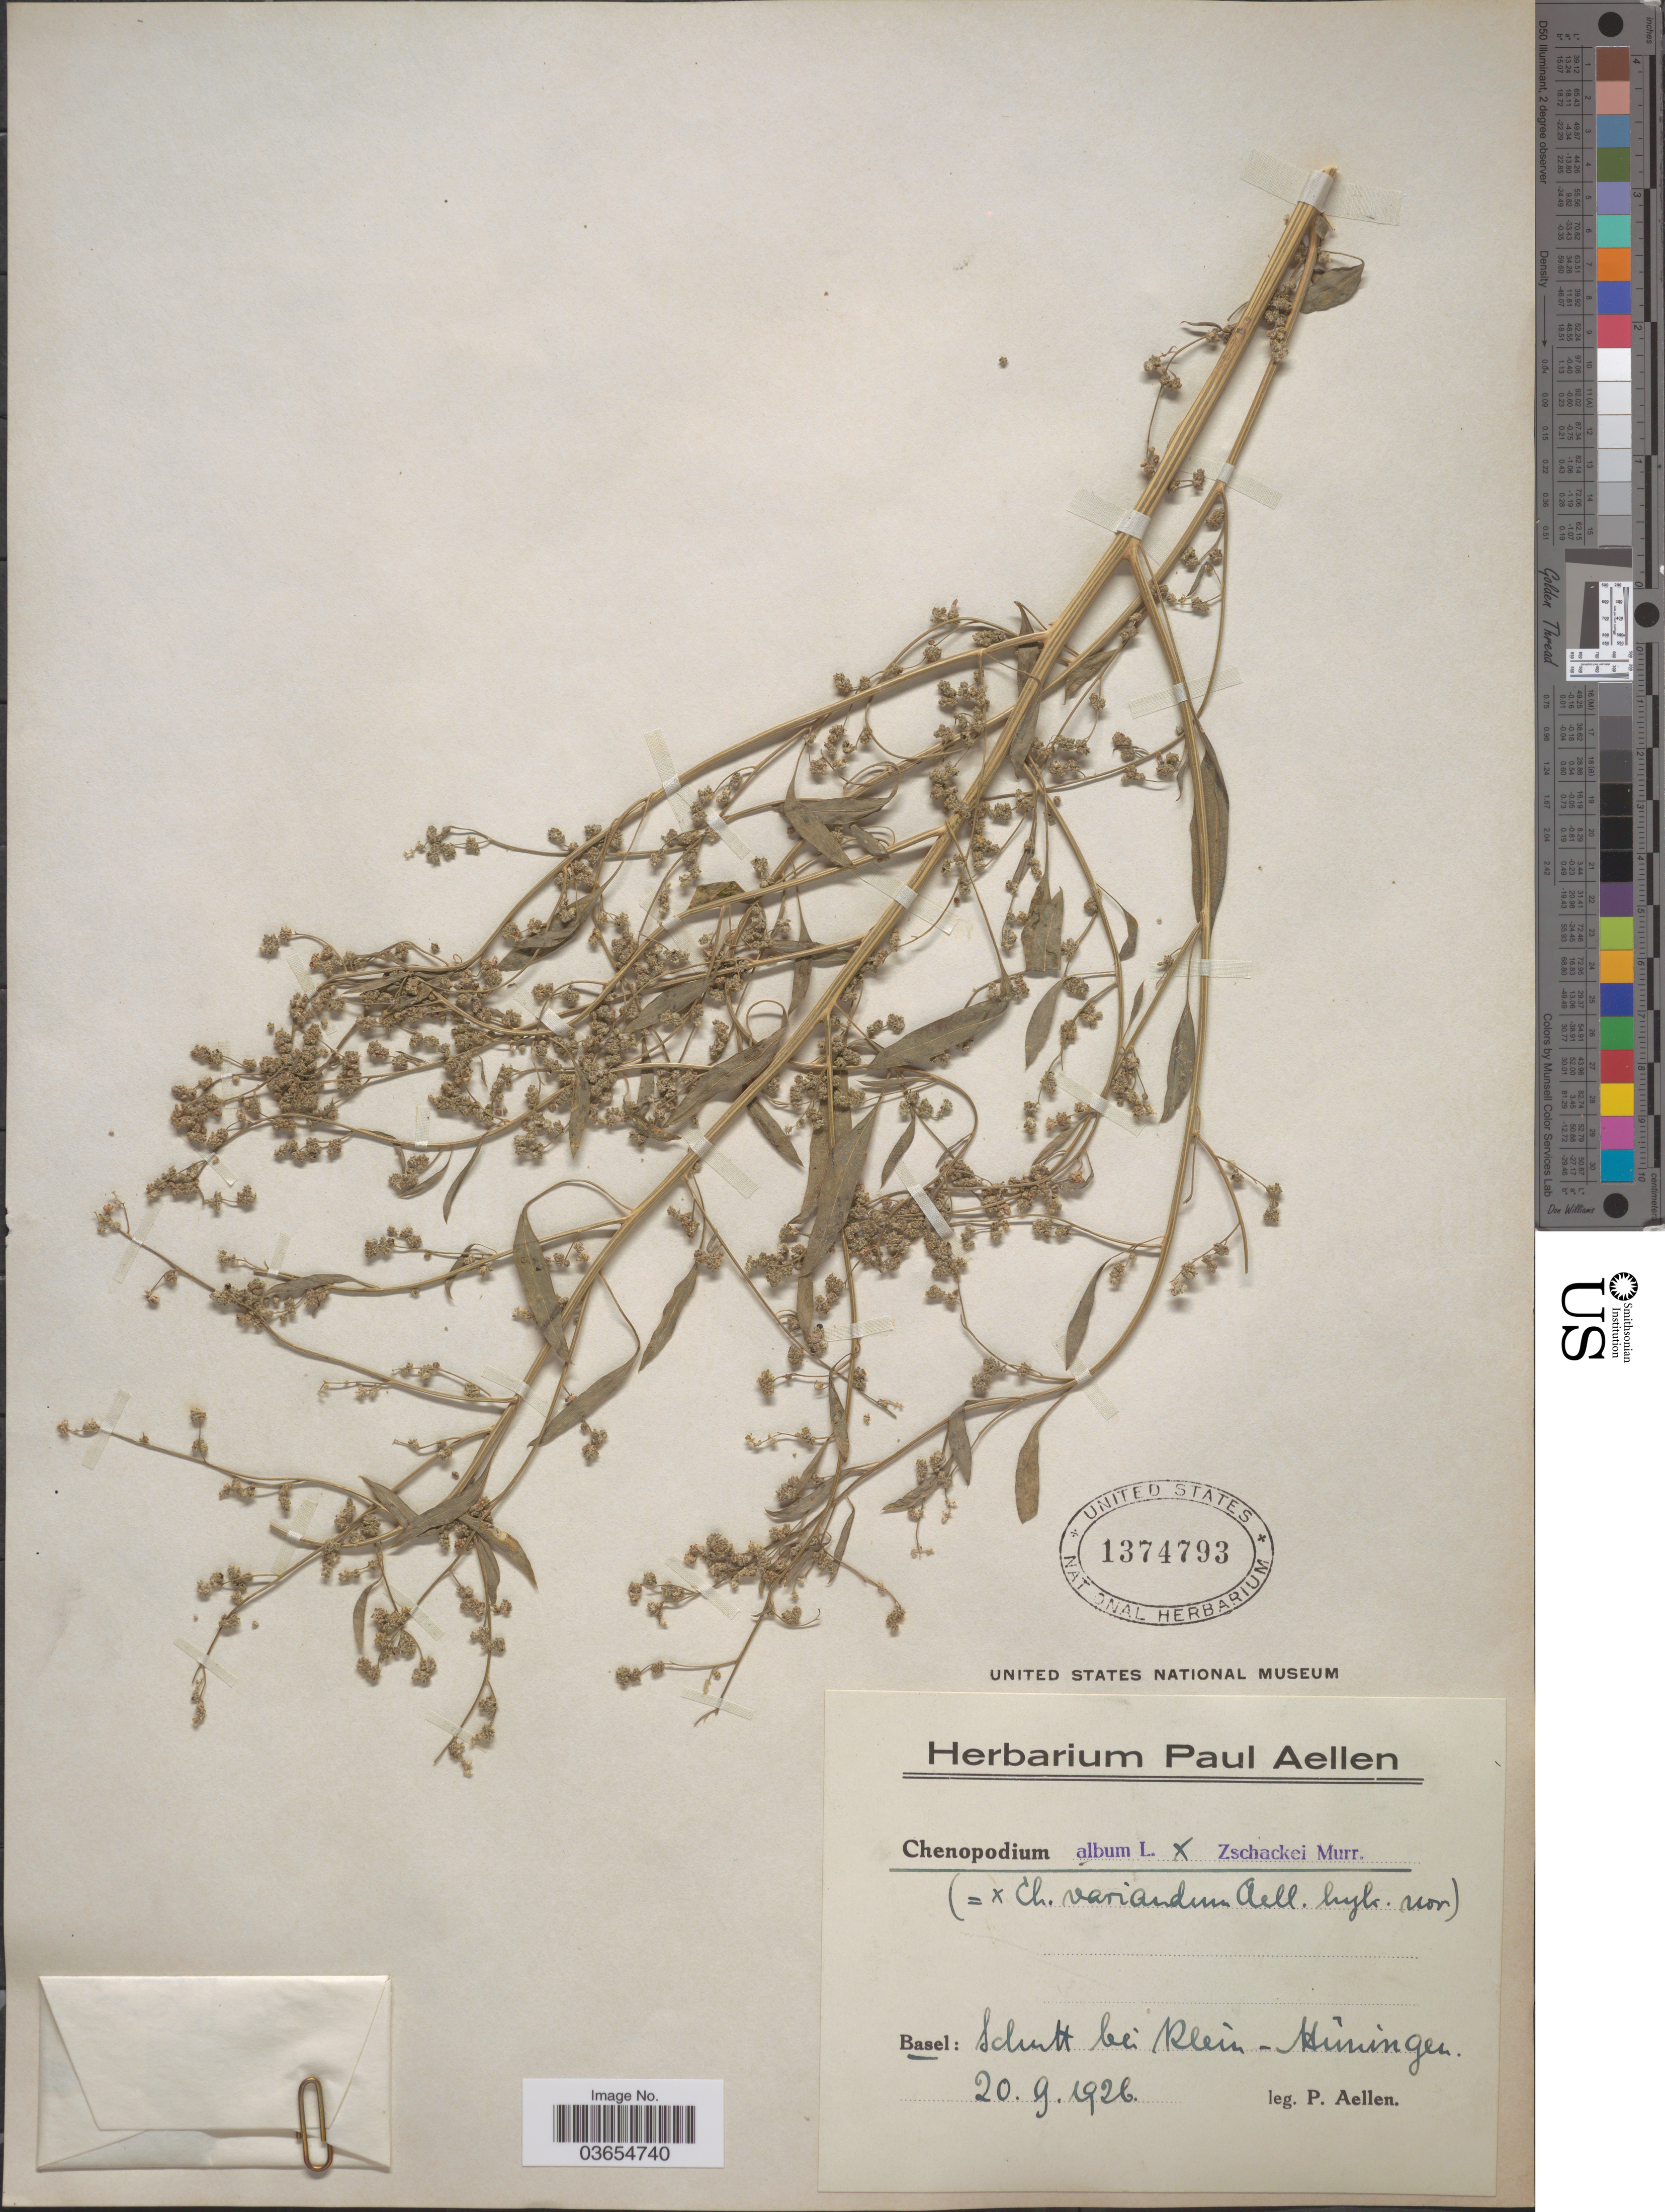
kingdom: Plantae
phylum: Tracheophyta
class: Magnoliopsida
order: Caryophyllales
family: Amaranthaceae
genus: Chenopodium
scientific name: Chenopodium album x C. zschackei Murr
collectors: P. Aellen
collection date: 1926-09-20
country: Switzerland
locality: Basel: Schutt bei Klein-Hüningen.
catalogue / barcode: US 1374793